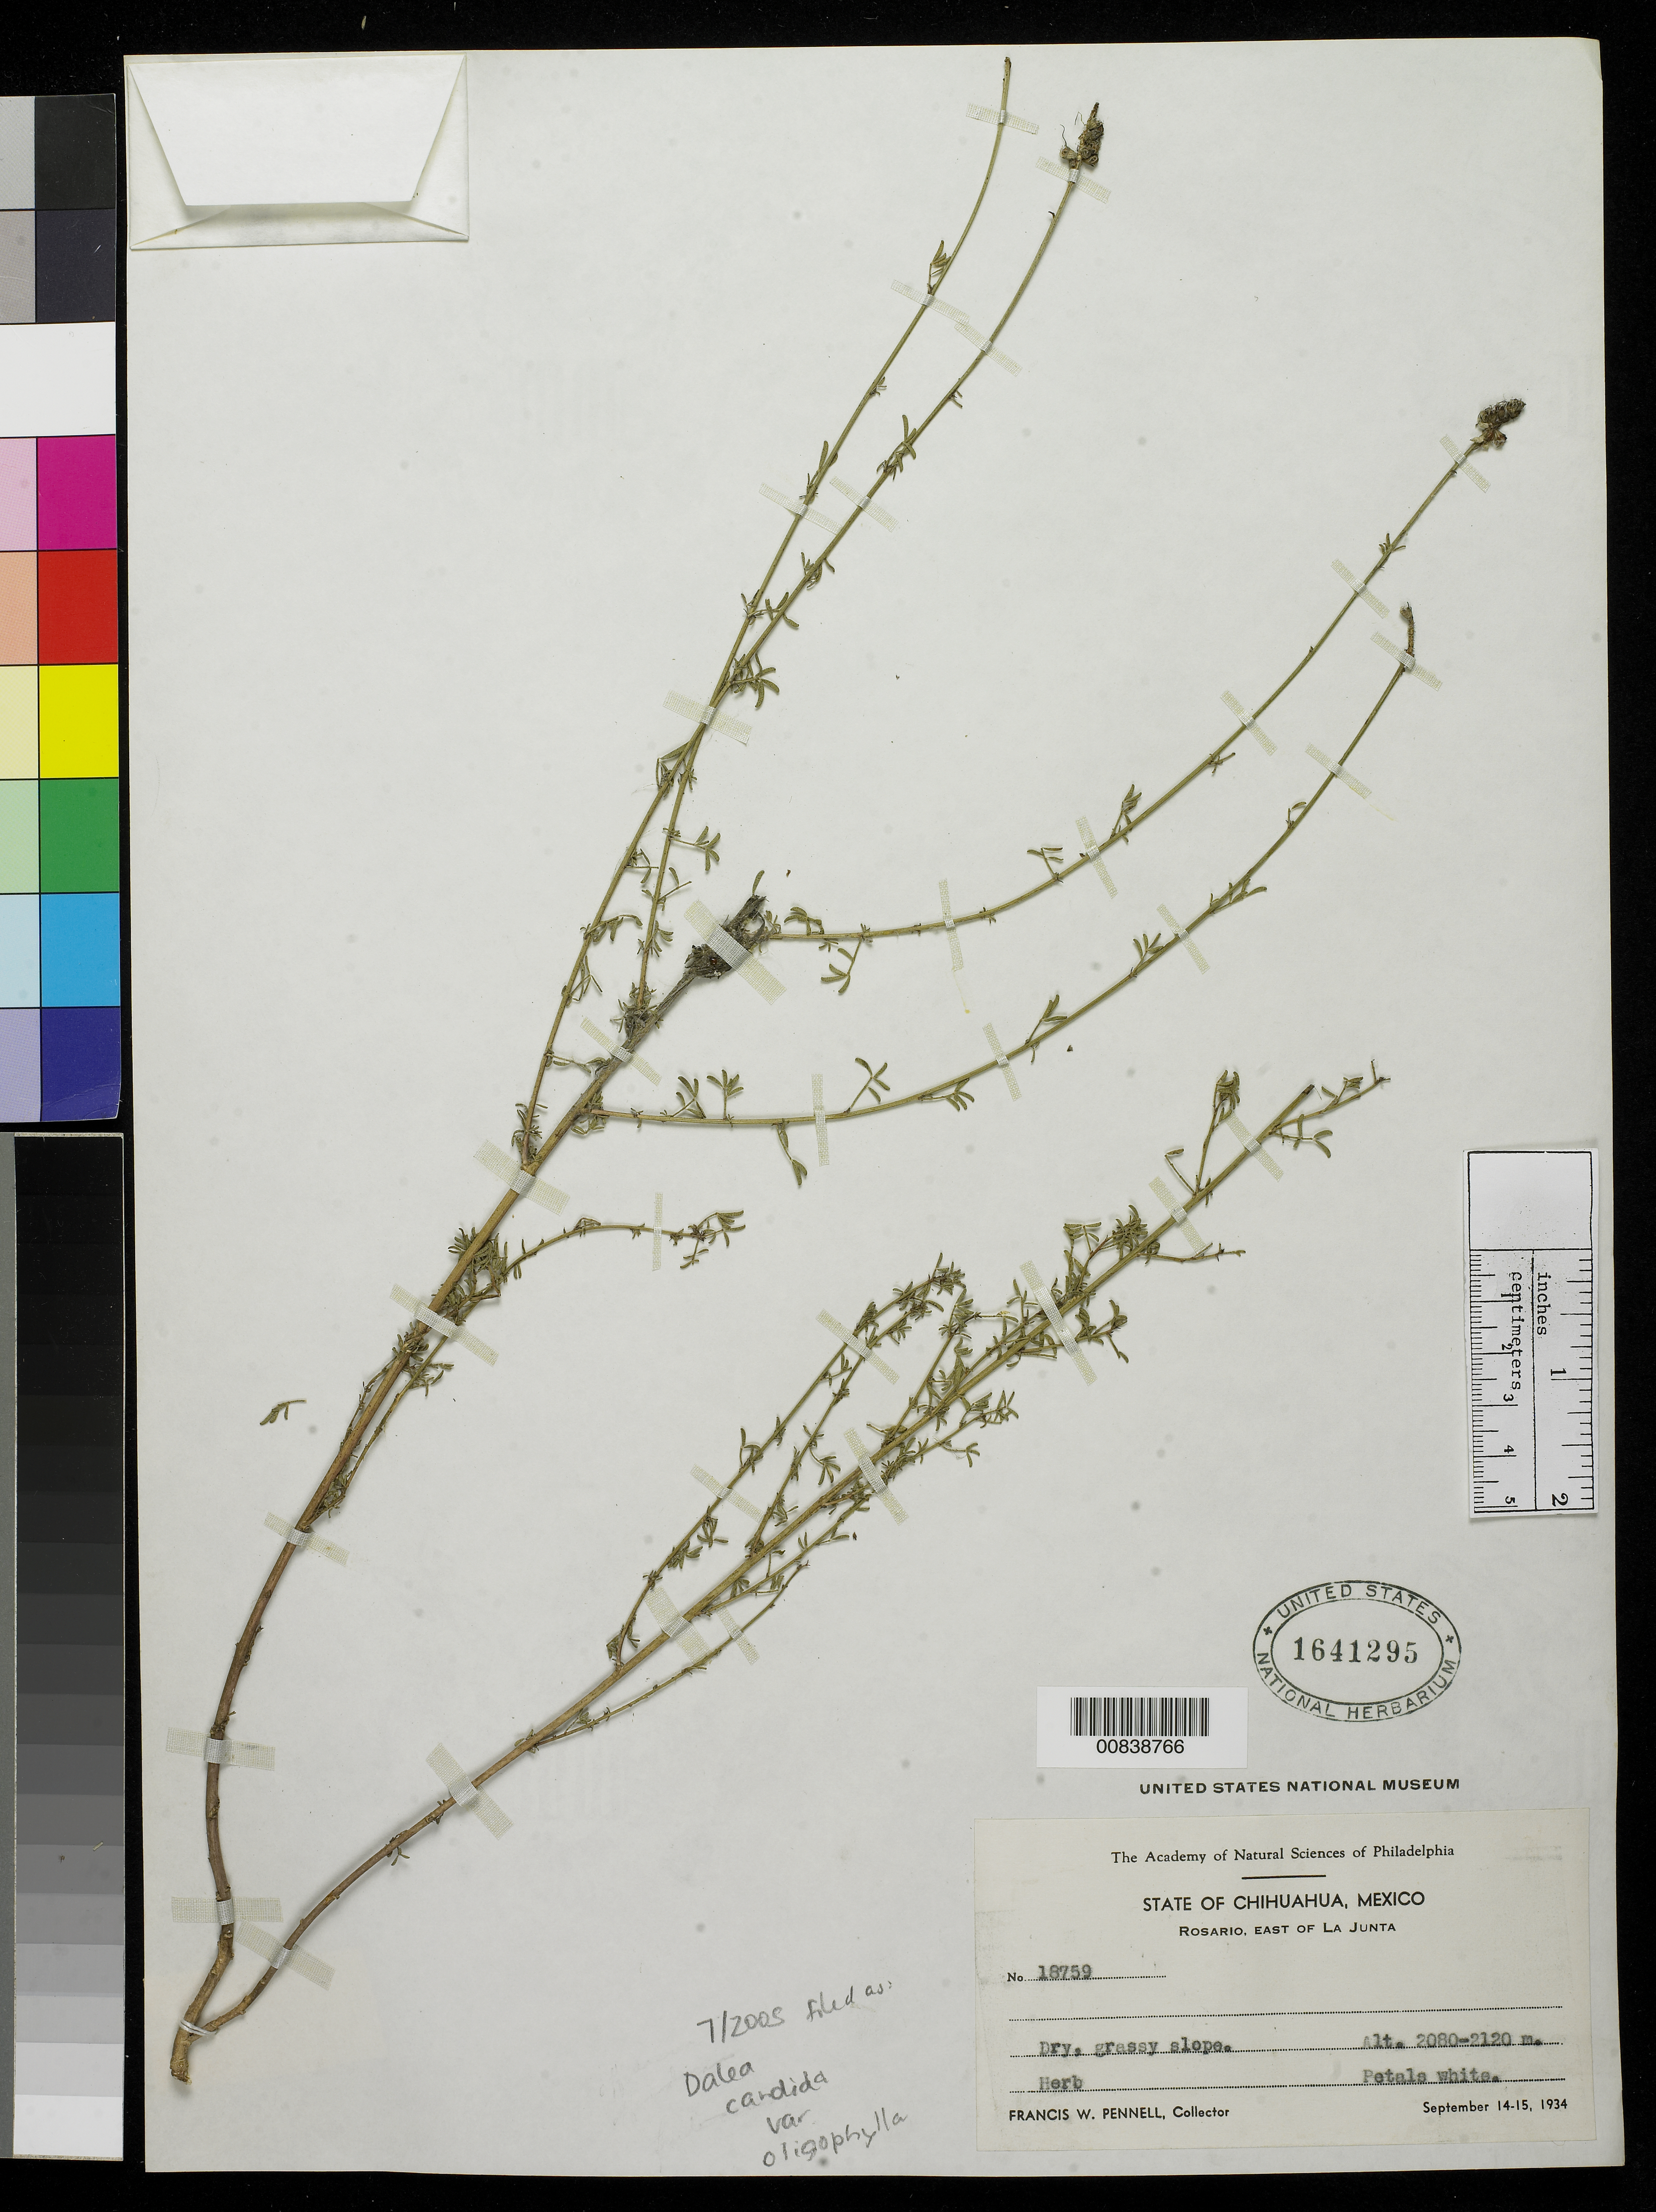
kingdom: Plantae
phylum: Tracheophyta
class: Magnoliopsida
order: Fabales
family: Fabaceae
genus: Dalea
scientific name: Dalea candida var. oligophylla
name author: (Torr) Shinners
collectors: F. W. Pennell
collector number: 18759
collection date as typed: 14 Sep 1934 to 15 Sep 1934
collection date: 1934-09-14/1934-09-15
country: Mexico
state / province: Chihuahua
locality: Rosario, east of La Junta, Chihuahua.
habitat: Dry, grassy slope.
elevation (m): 2120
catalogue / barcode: US 1641295